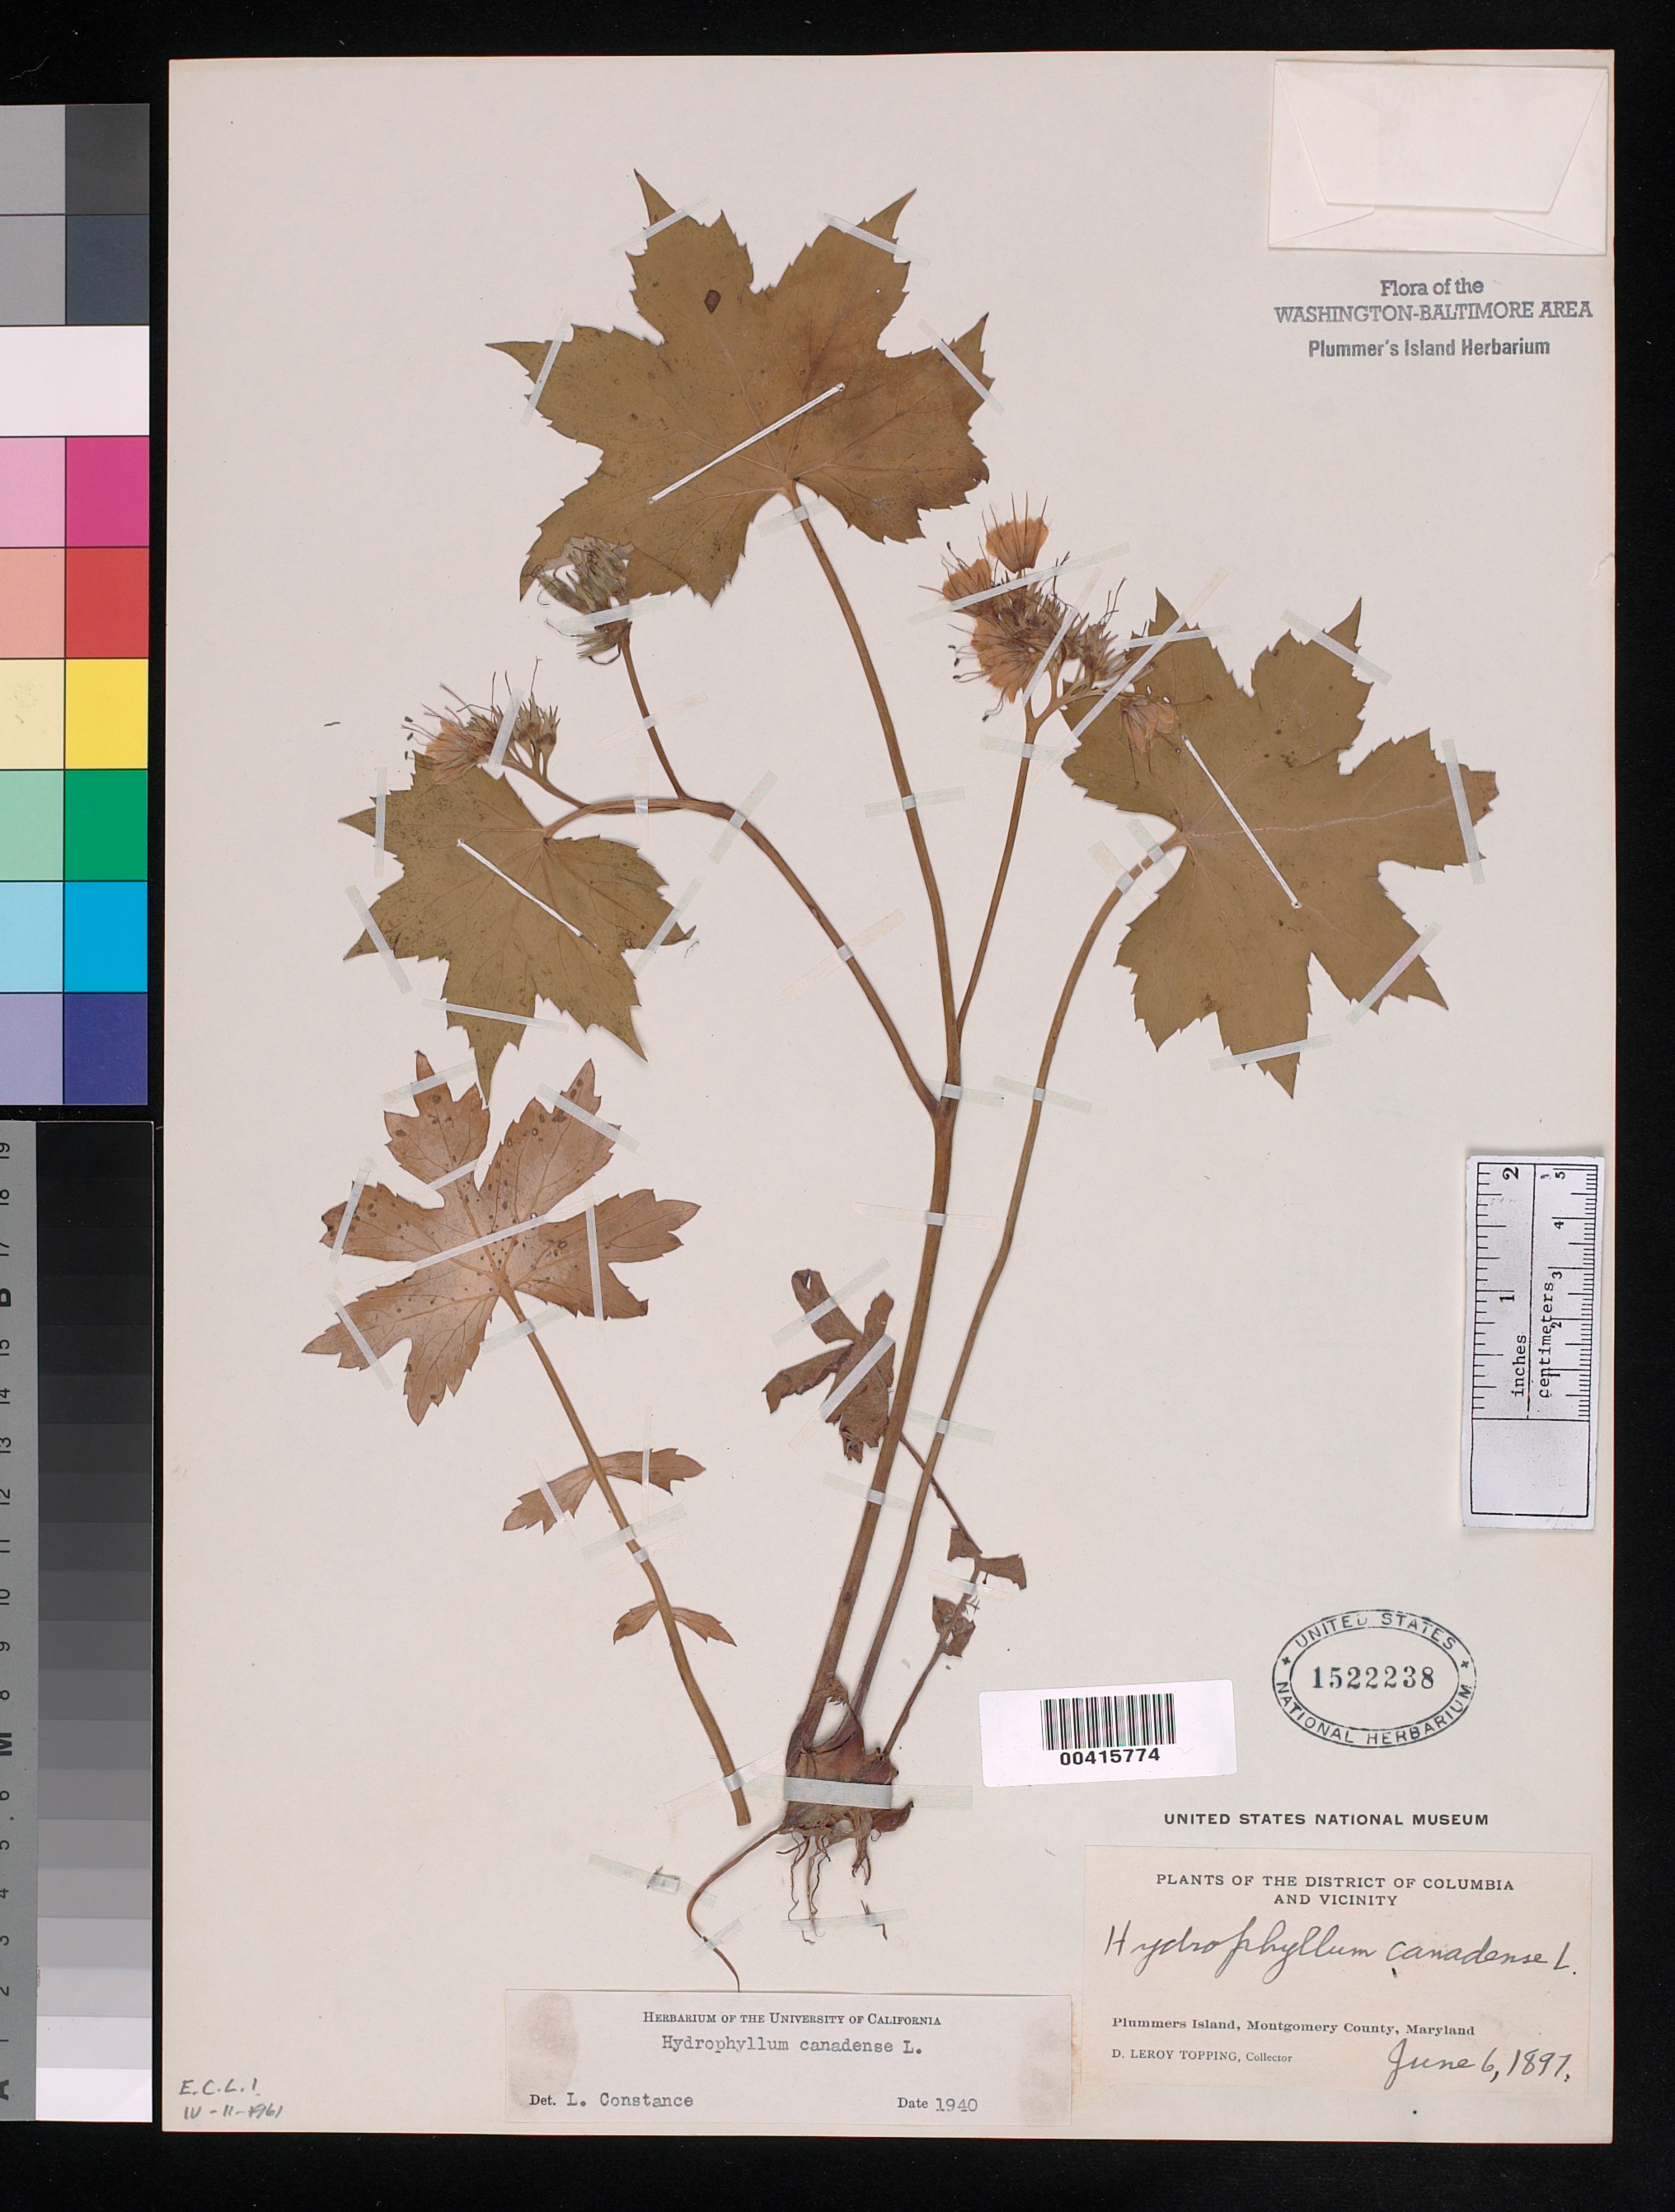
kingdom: Plantae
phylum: Tracheophyta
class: Magnoliopsida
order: Boraginales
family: Hydrophyllaceae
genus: Hydrophyllum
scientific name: Hydrophyllum canadense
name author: L.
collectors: D. L. Topping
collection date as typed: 06 Jun 1897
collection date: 1897-06-06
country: United States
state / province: Maryland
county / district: Montgomery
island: Plummers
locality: Plummer's Island C. & O. Canal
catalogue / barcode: US 1522238